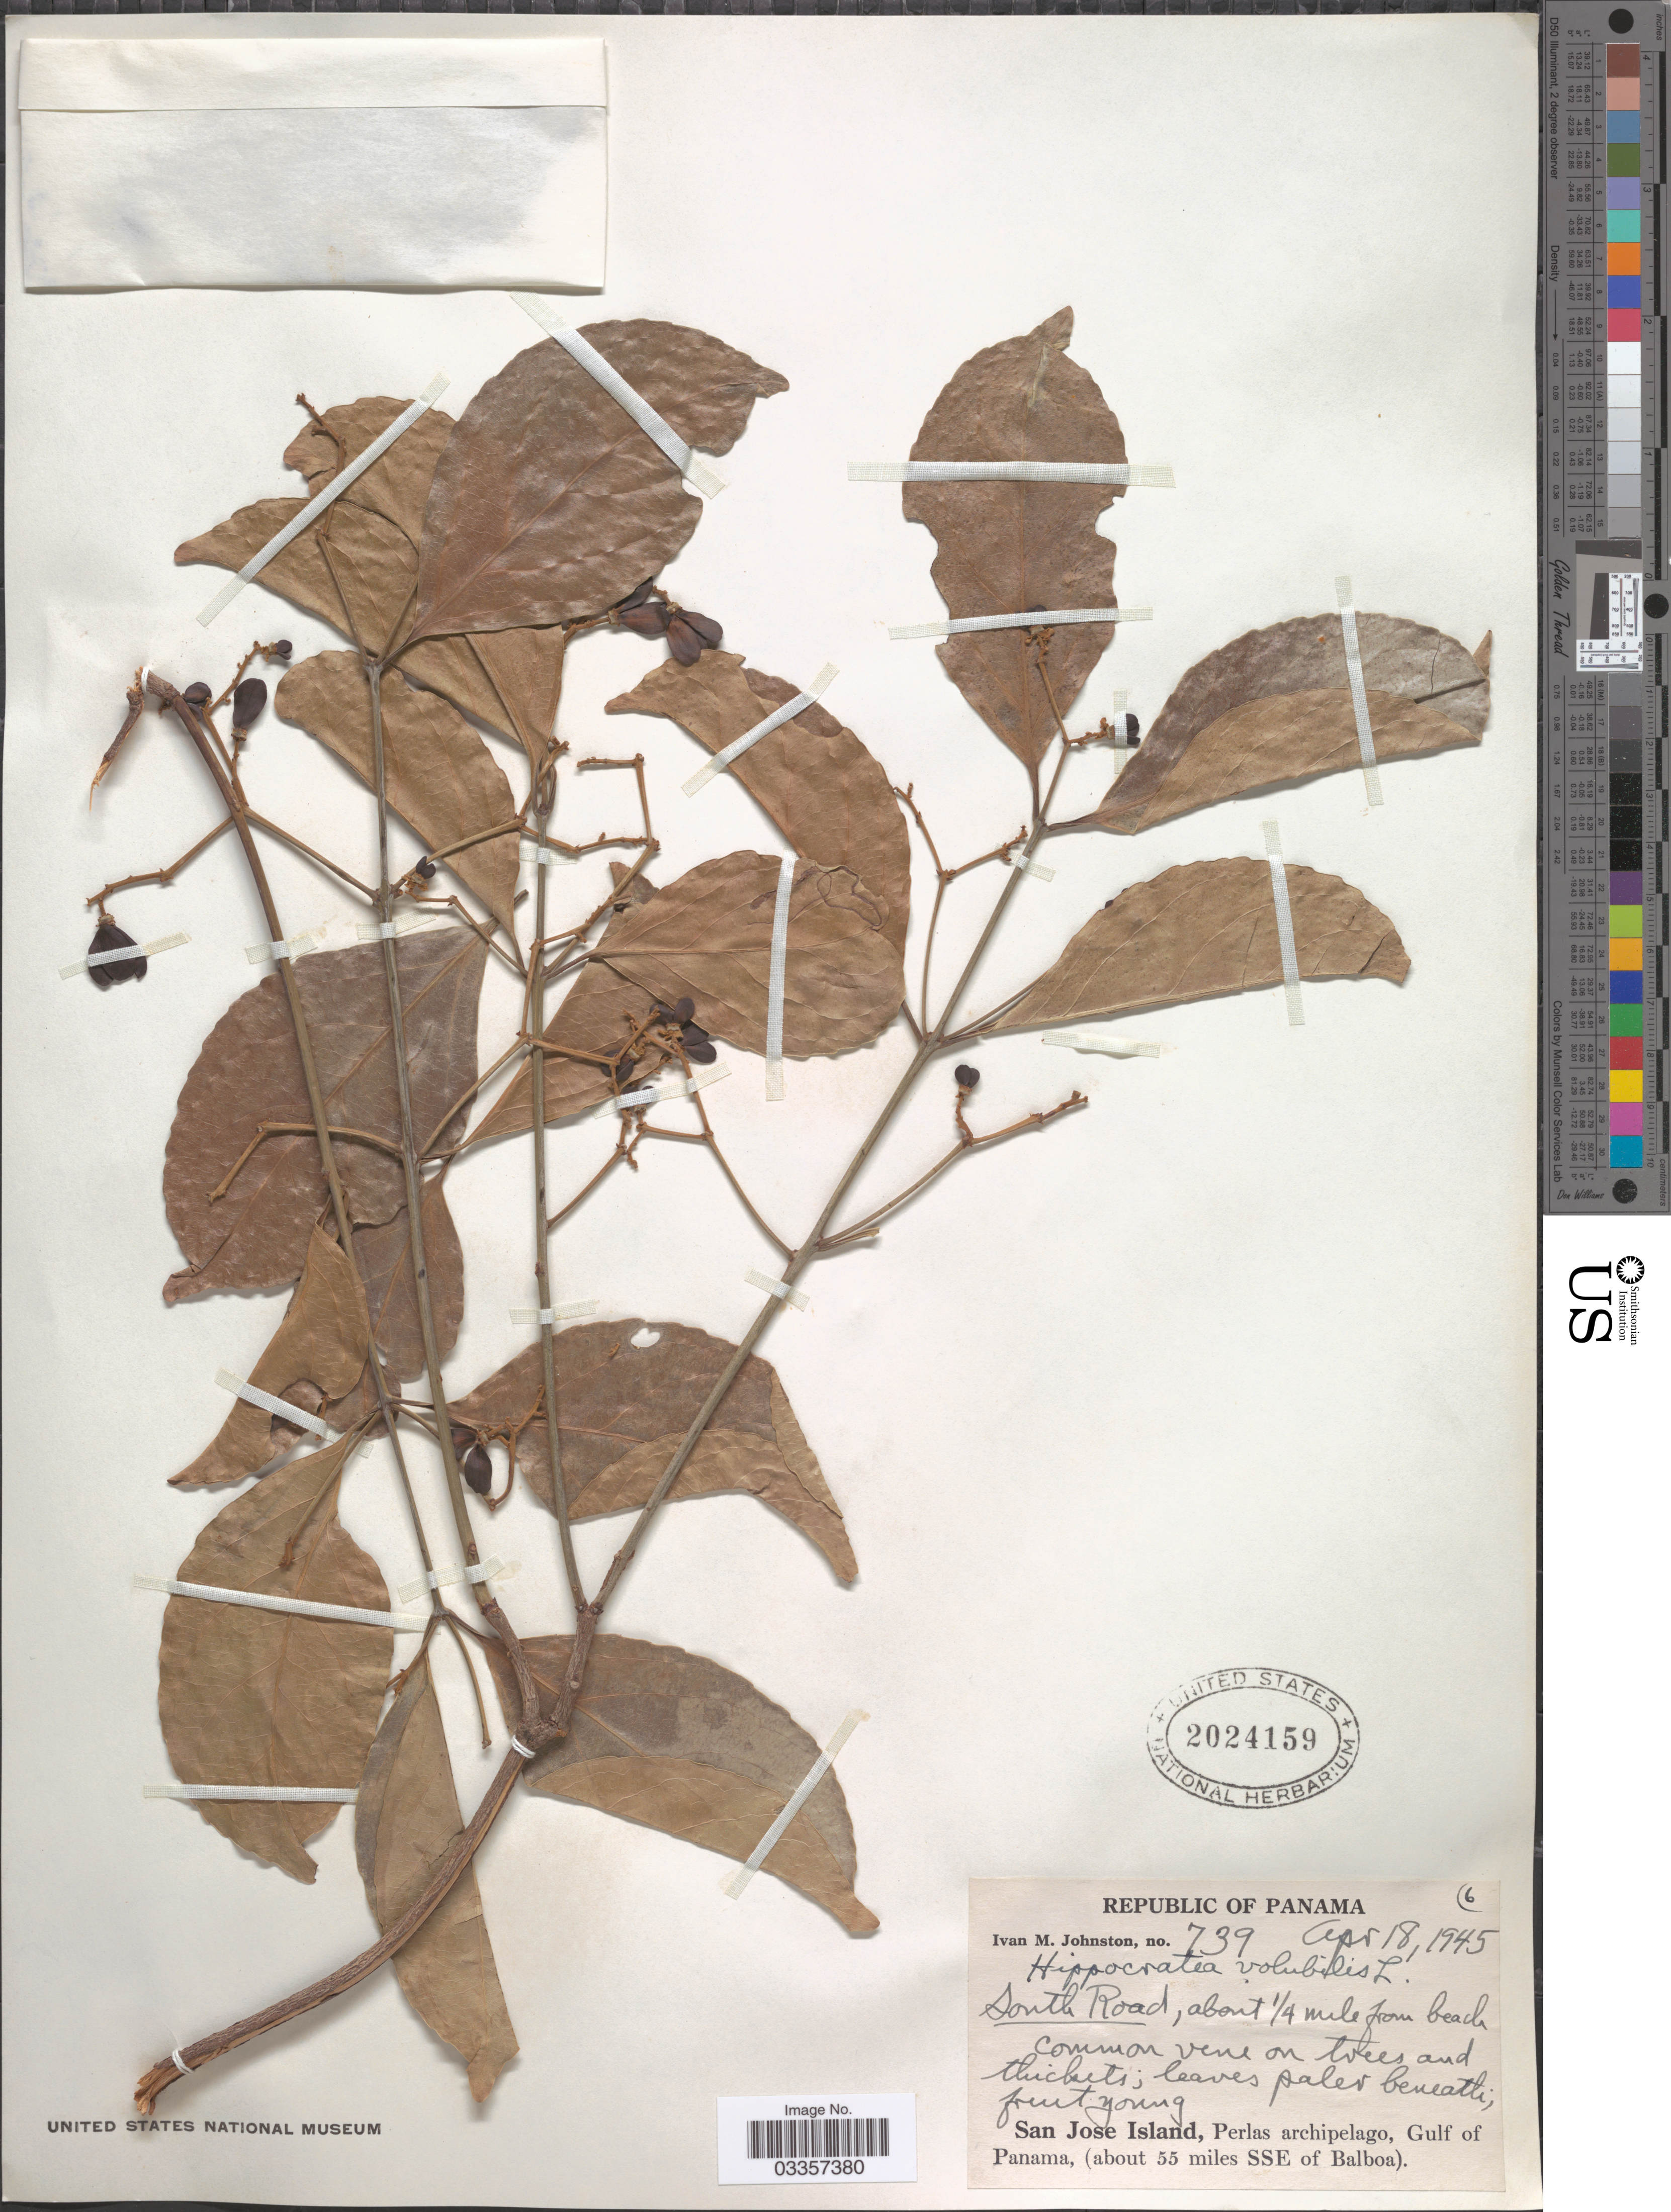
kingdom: Plantae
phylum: Tracheophyta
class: Magnoliopsida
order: Celastrales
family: Celastraceae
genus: Hippocratea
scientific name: Hippocratea volubilis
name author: L.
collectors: I.M. Johnston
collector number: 739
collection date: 1945-04-18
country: Panama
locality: South Road, about ¼ mile from beach. San Jose Island, Perlas archipelago, Gulf of Panama, (about 55 miles SSE of Balboa).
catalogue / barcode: US 2024159